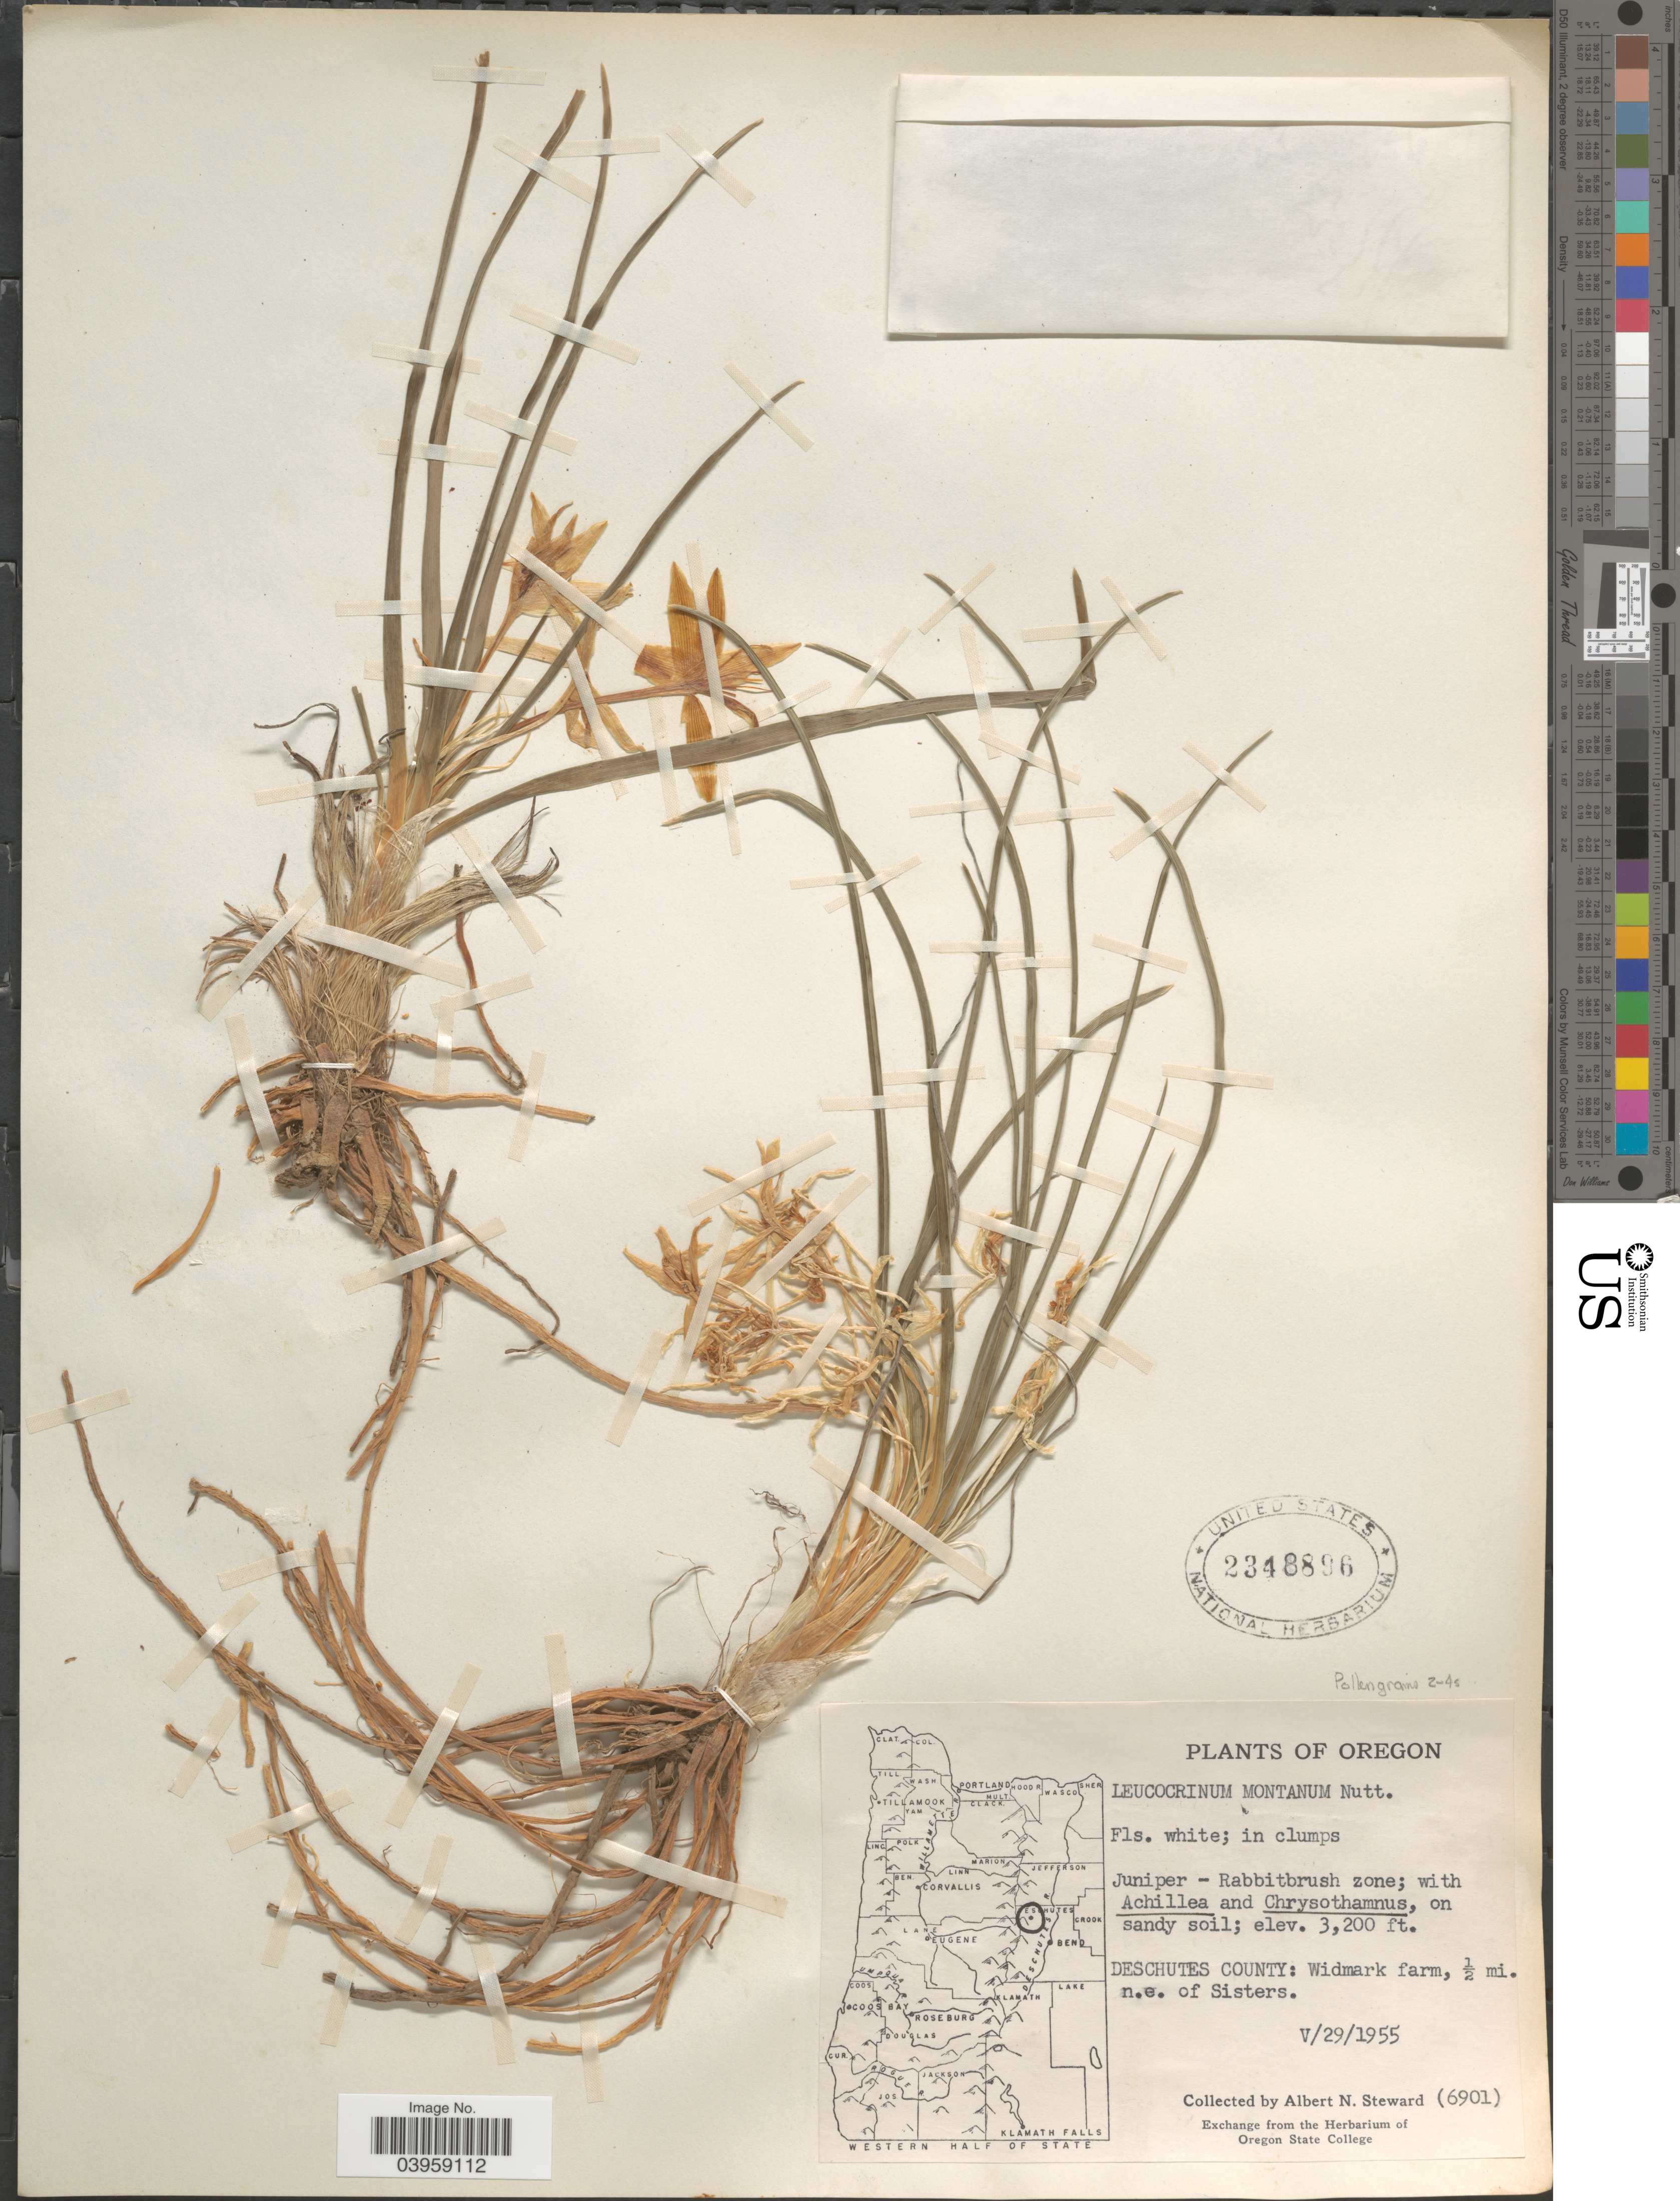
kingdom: Plantae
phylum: Tracheophyta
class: Liliopsida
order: Asparagales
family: Asparagaceae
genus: Leucocrinum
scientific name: Leucocrinum montanum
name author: Nutt.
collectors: A. N. Steward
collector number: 6901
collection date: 1955-05-29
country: United States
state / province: Oregon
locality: Deschutes County: Widmark farm, ½ mi. n.e. of Sisters.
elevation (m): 975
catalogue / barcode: US 2348896